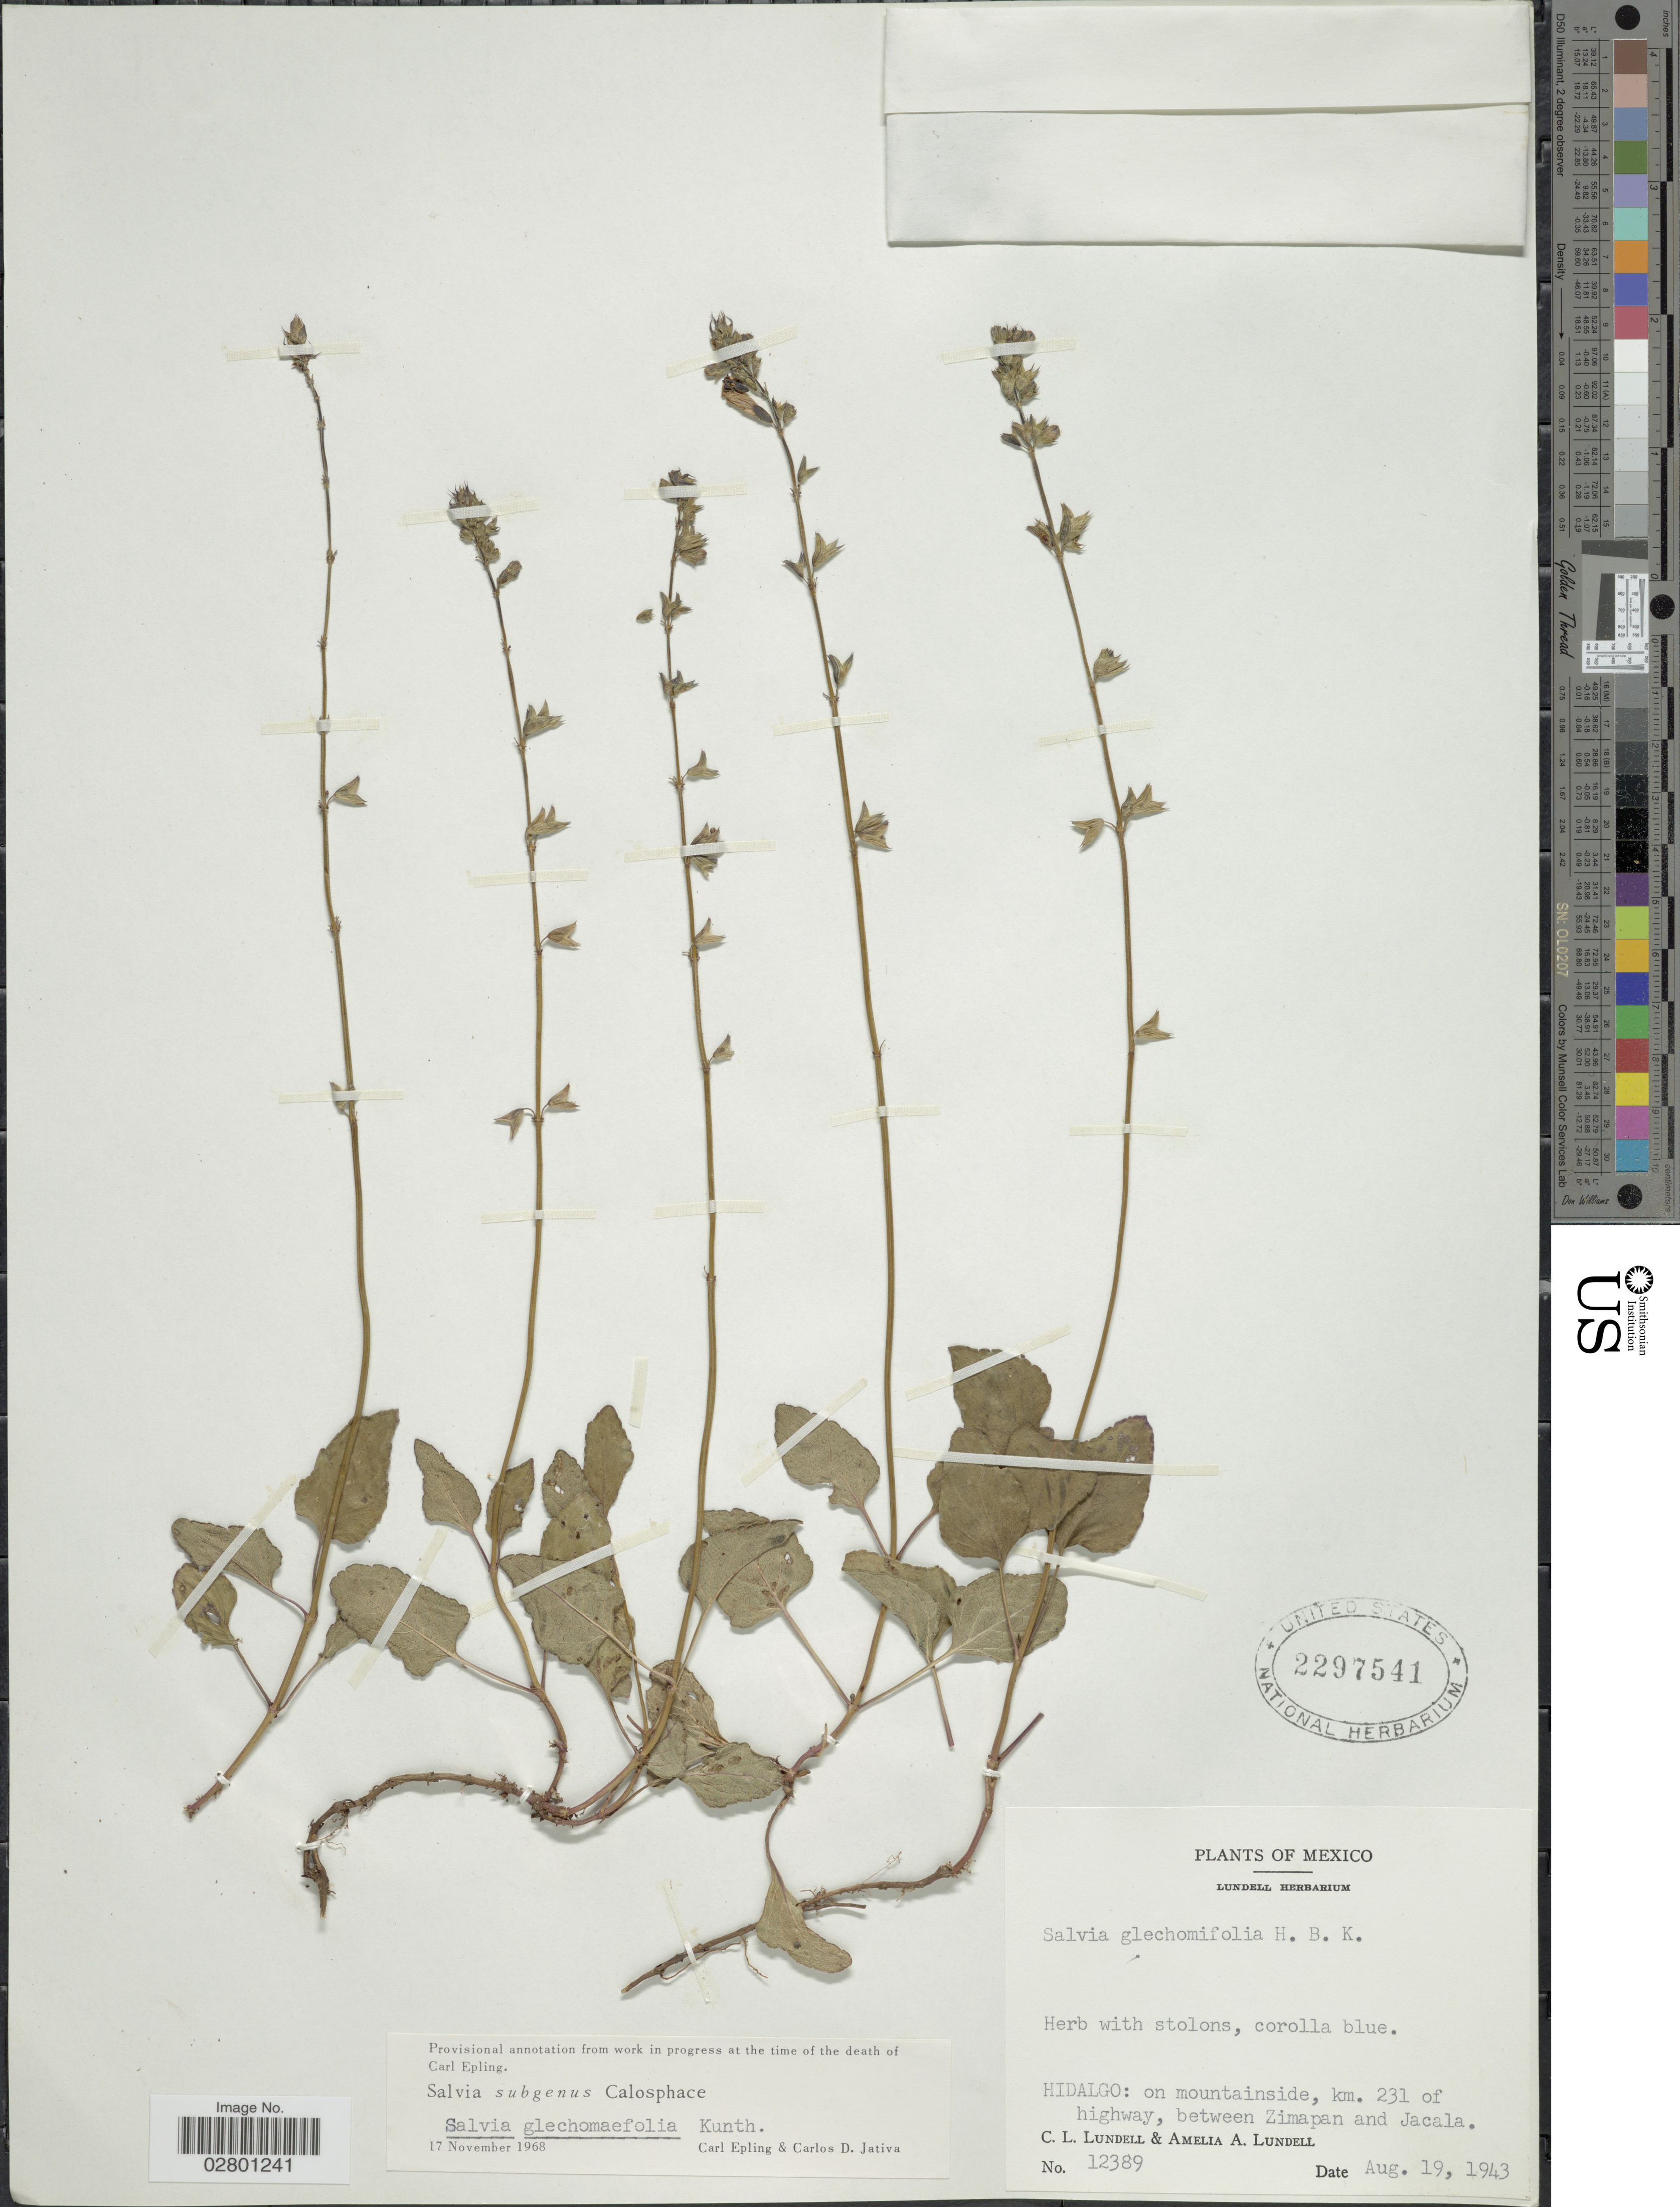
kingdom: Plantae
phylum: Tracheophyta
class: Magnoliopsida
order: Lamiales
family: Lamiaceae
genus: Salvia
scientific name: Salvia glechomaefolia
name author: Kunth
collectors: C. L. Lundell & A. A. Lundell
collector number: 12389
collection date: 1943-08-19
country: Mexico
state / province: Hidalgo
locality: On mountainside, km. 231 of highway, between Zimapan and Jacala.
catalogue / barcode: US 2297541